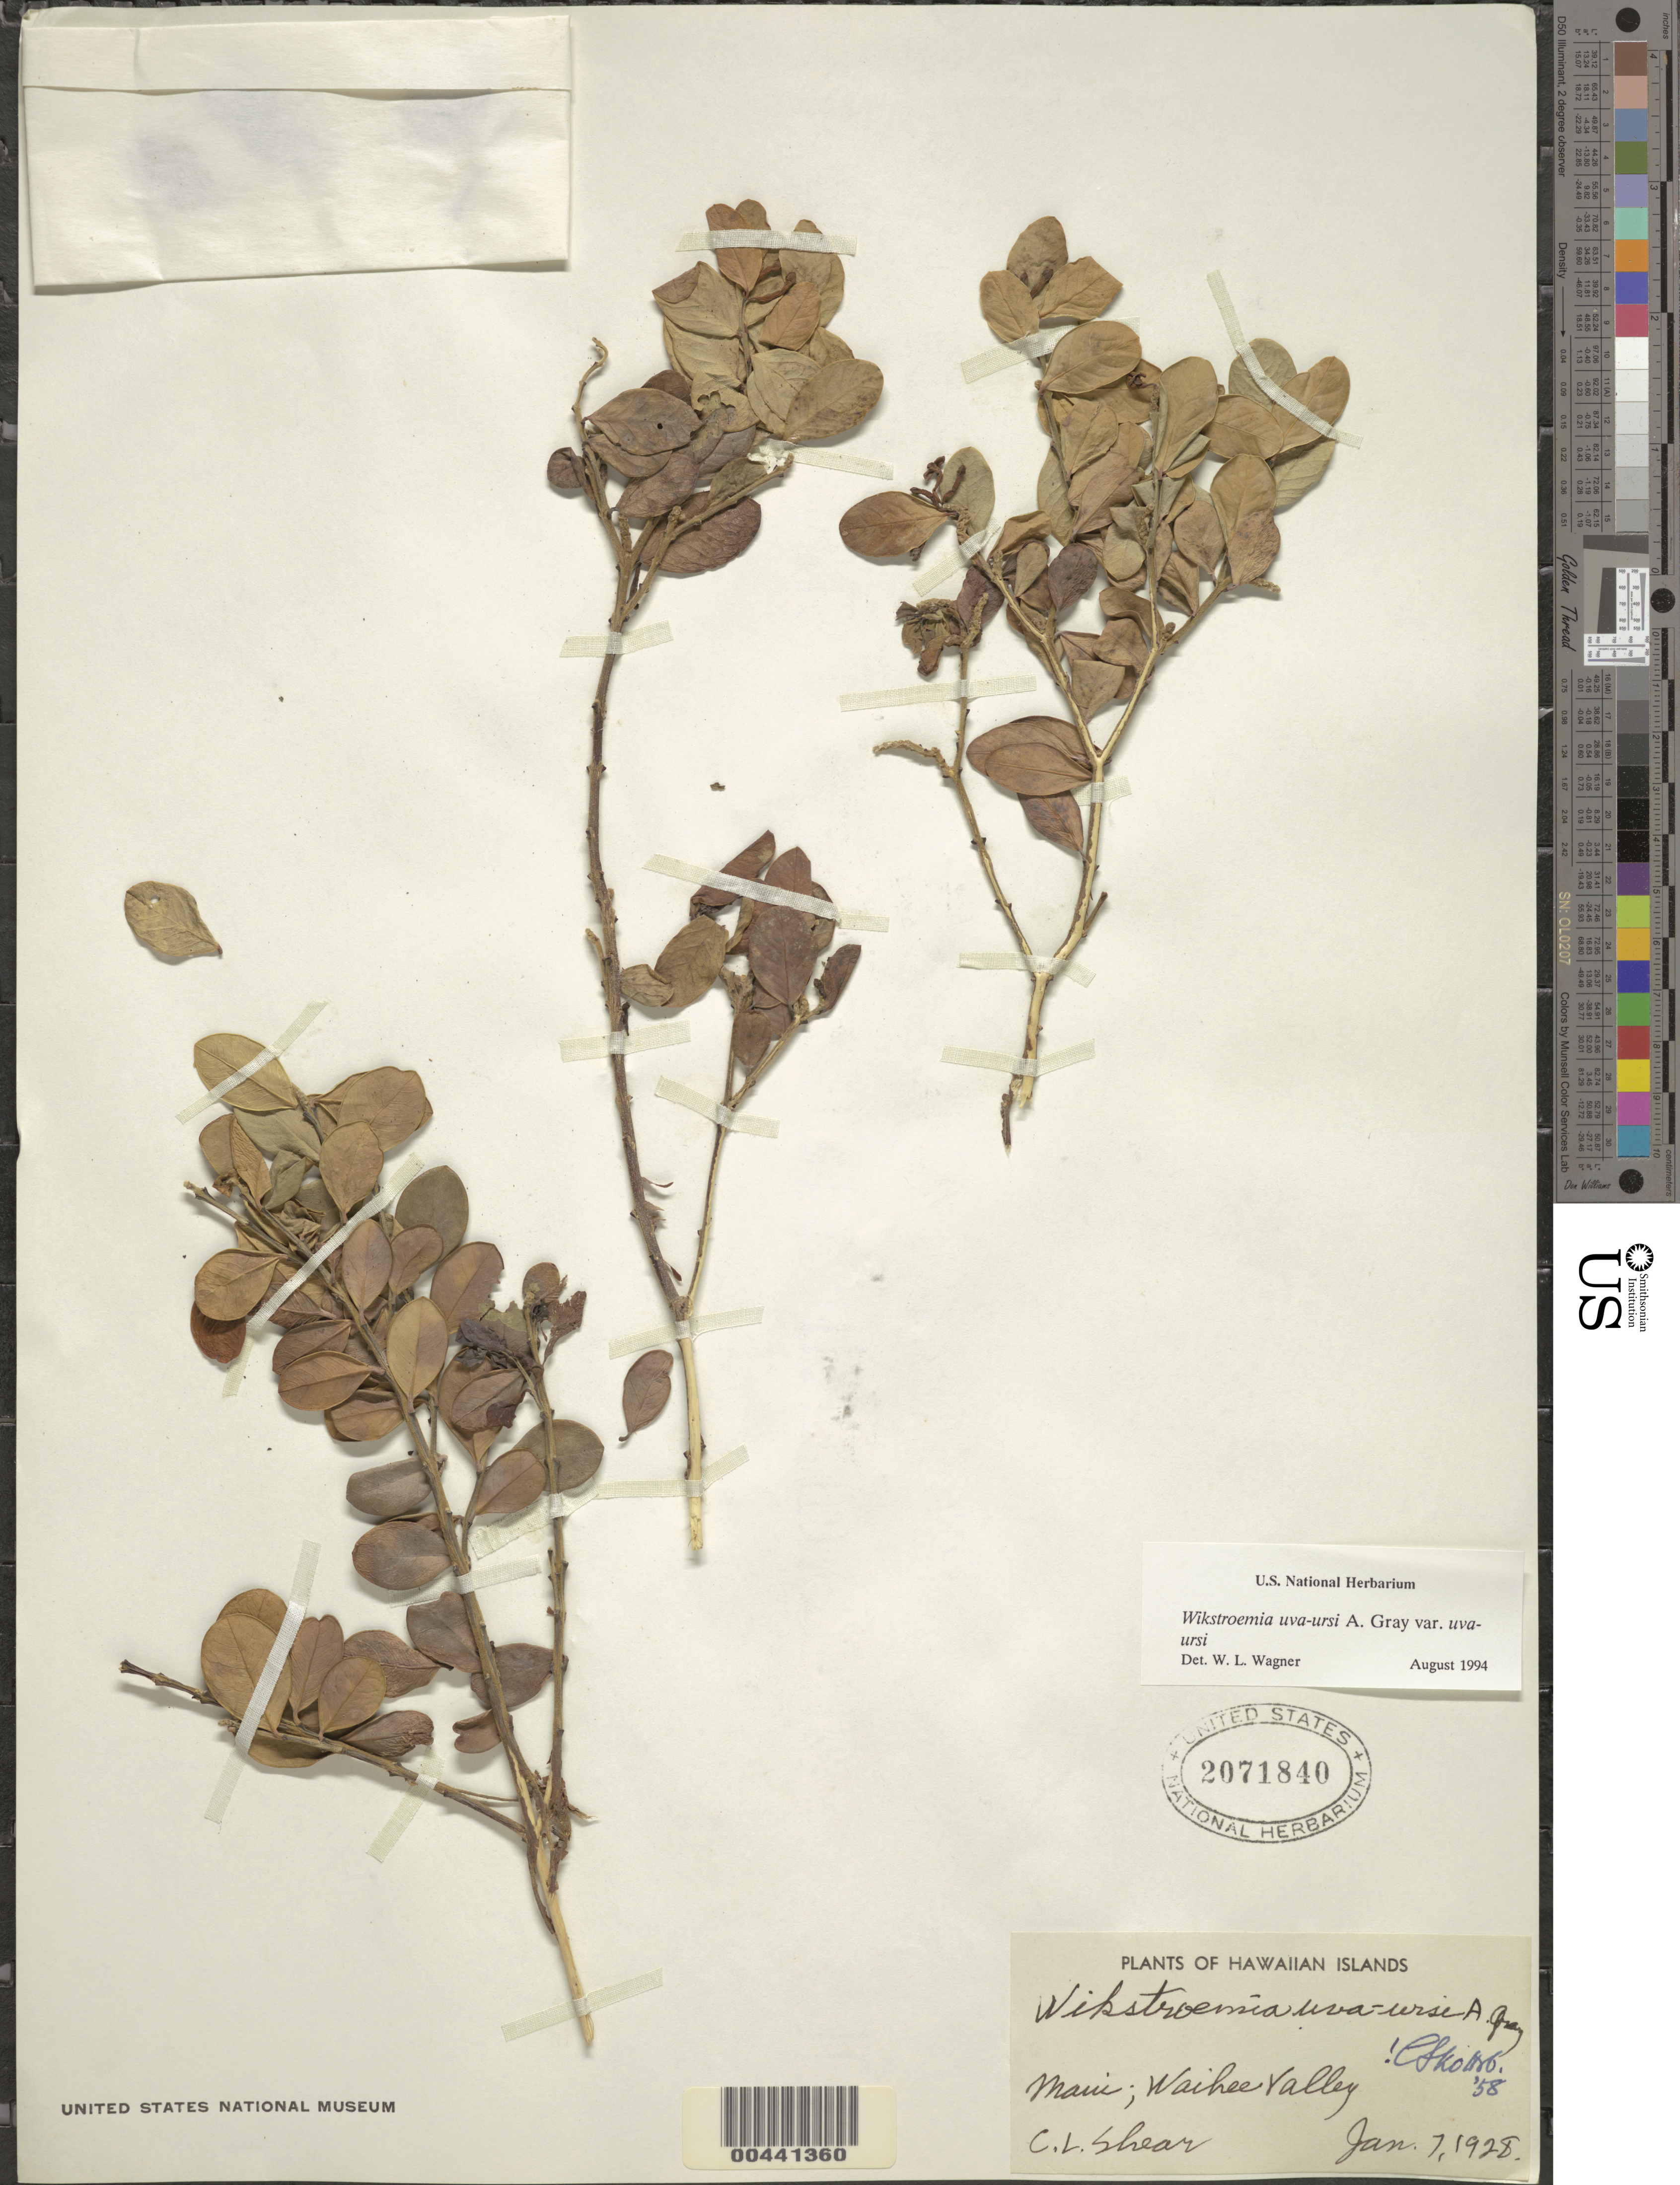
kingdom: Plantae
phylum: Tracheophyta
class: Magnoliopsida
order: Malvales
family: Thymelaeaceae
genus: Wikstroemia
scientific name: Wikstroemia uva-ursi var. uva-ursi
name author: A. Gray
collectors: C. L. Shear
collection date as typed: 7 Jan 1928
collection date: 1928-01-07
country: United States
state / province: Hawaii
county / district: Maui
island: Maui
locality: Waihee Valley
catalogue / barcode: US 2071840